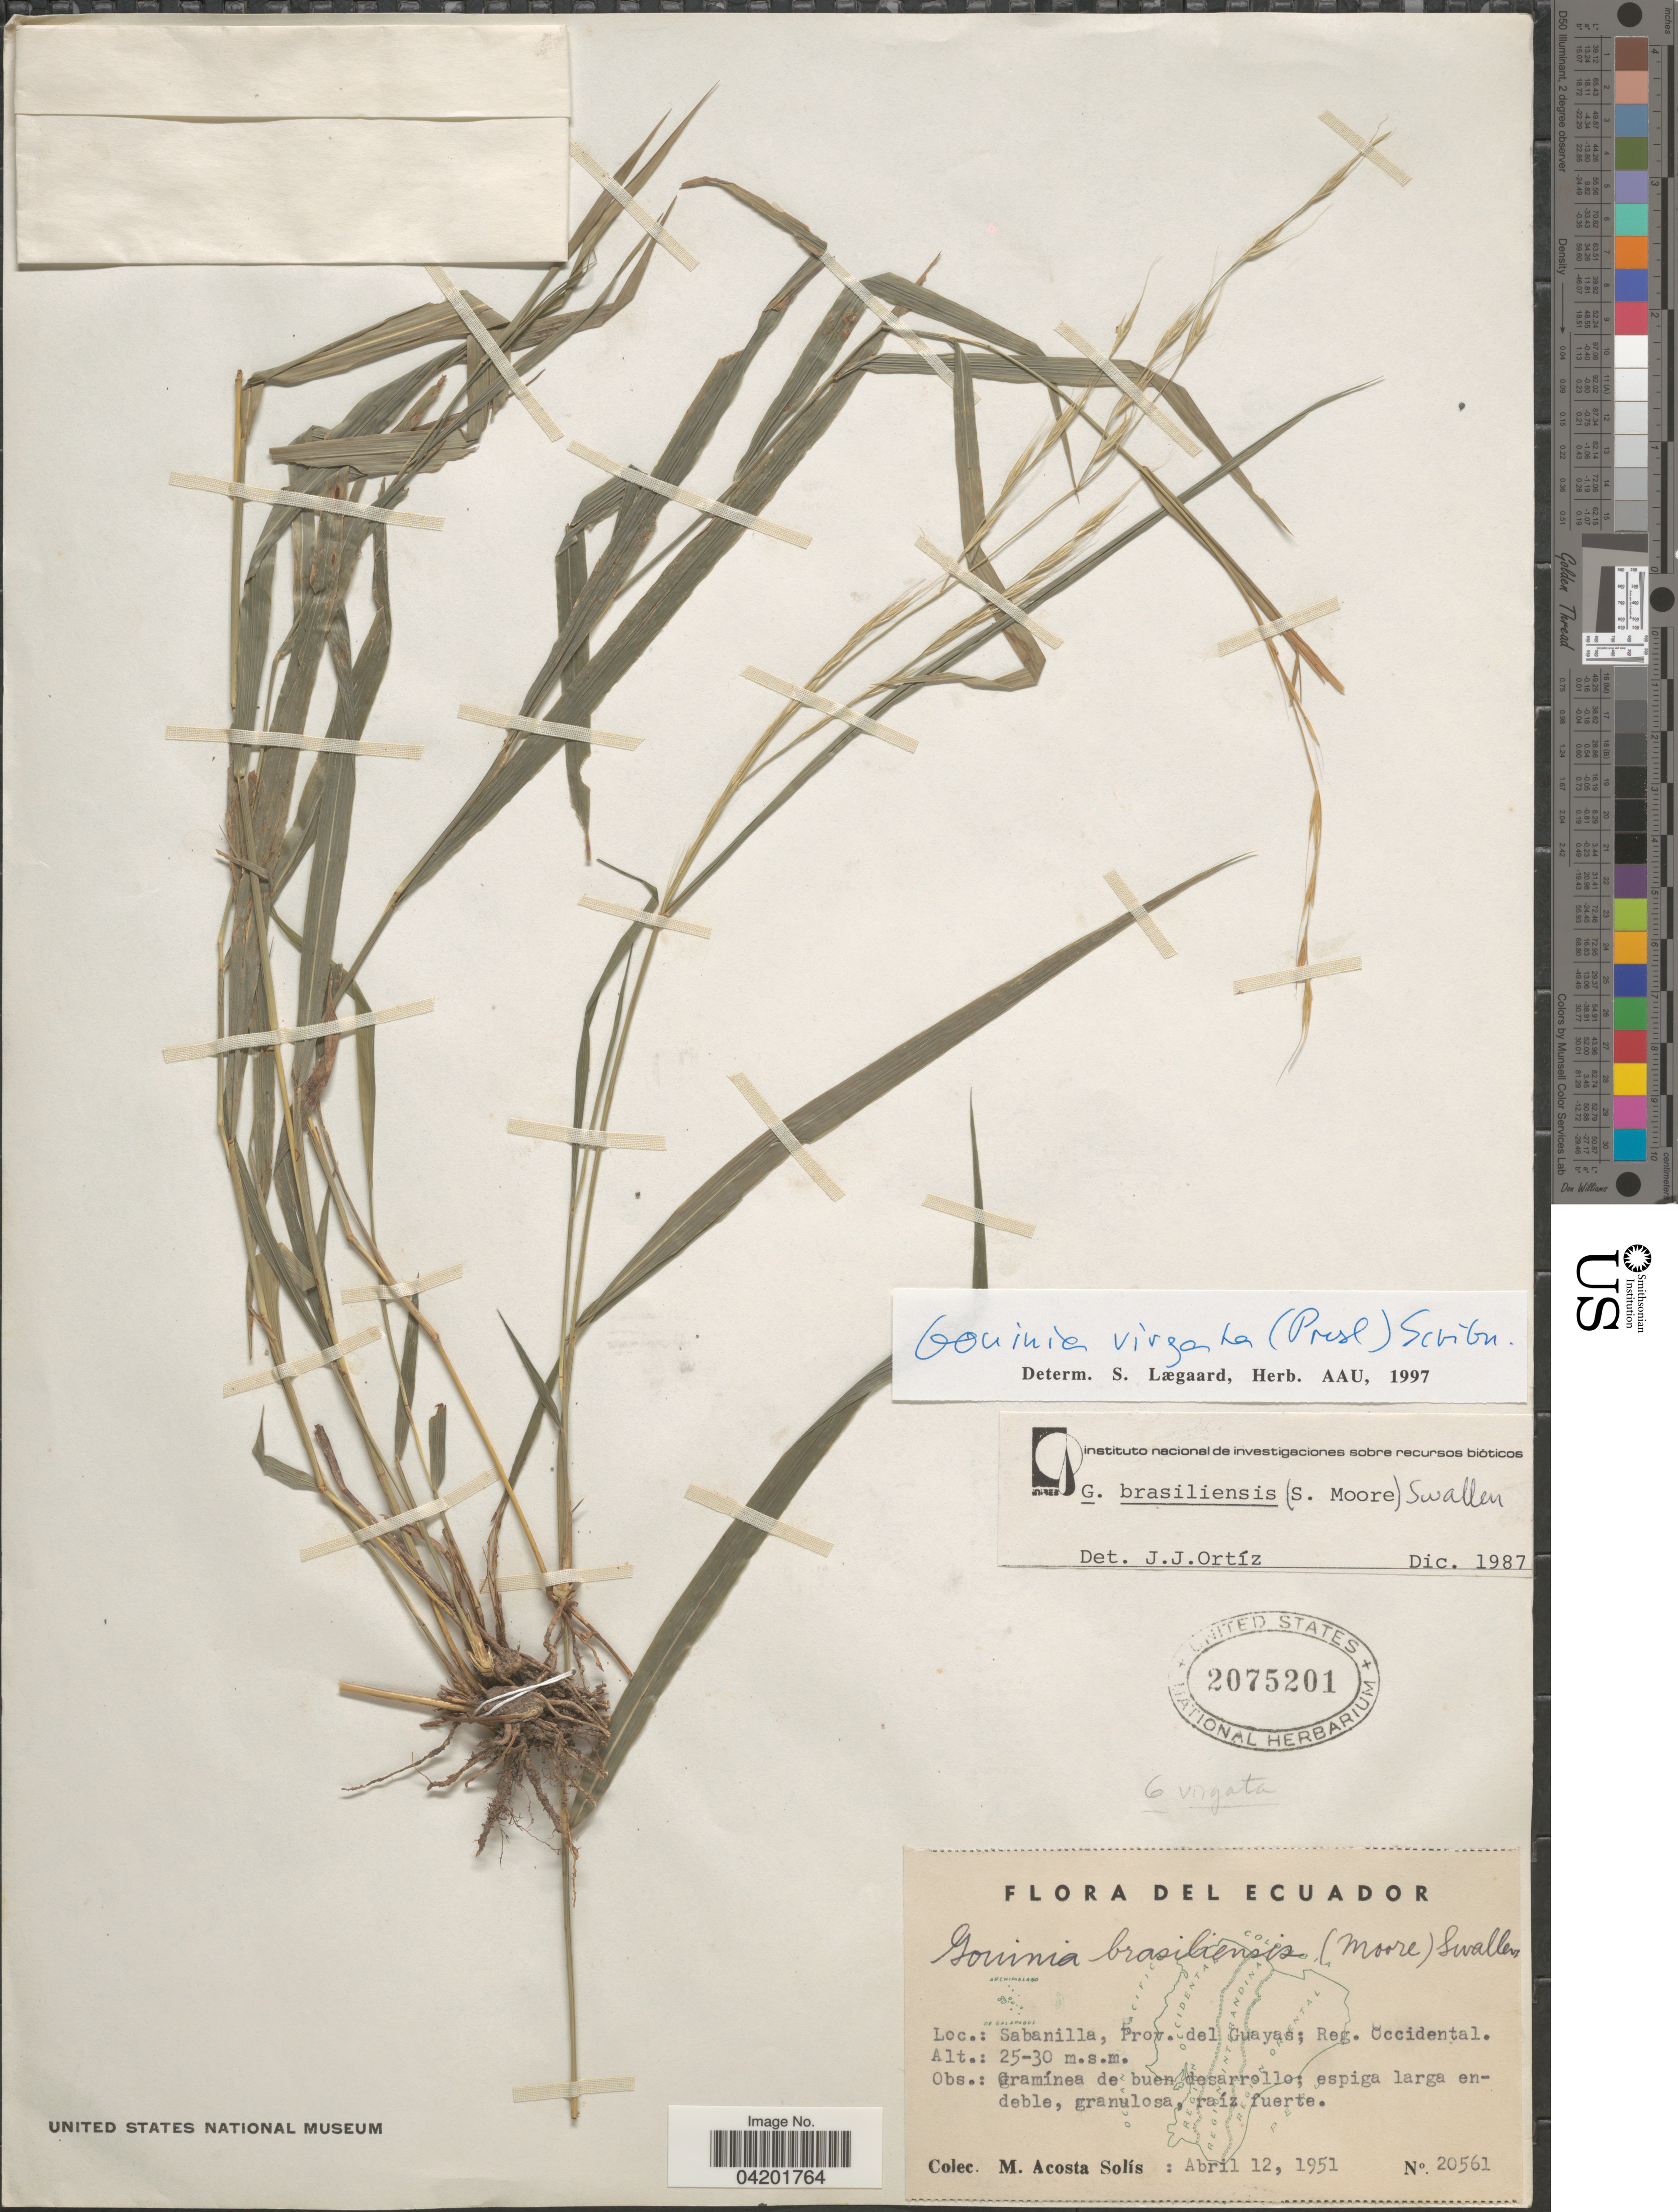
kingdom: Plantae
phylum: Tracheophyta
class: Liliopsida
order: Poales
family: Poaceae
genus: Gouinia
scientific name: Gouinia virgata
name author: (J. Presl) Scribn.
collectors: M. Acosta Solis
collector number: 20561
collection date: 1951-04-12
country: Ecuador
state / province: Guayas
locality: Sabanilla. Reg. Occidental.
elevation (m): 25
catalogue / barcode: US 2075201